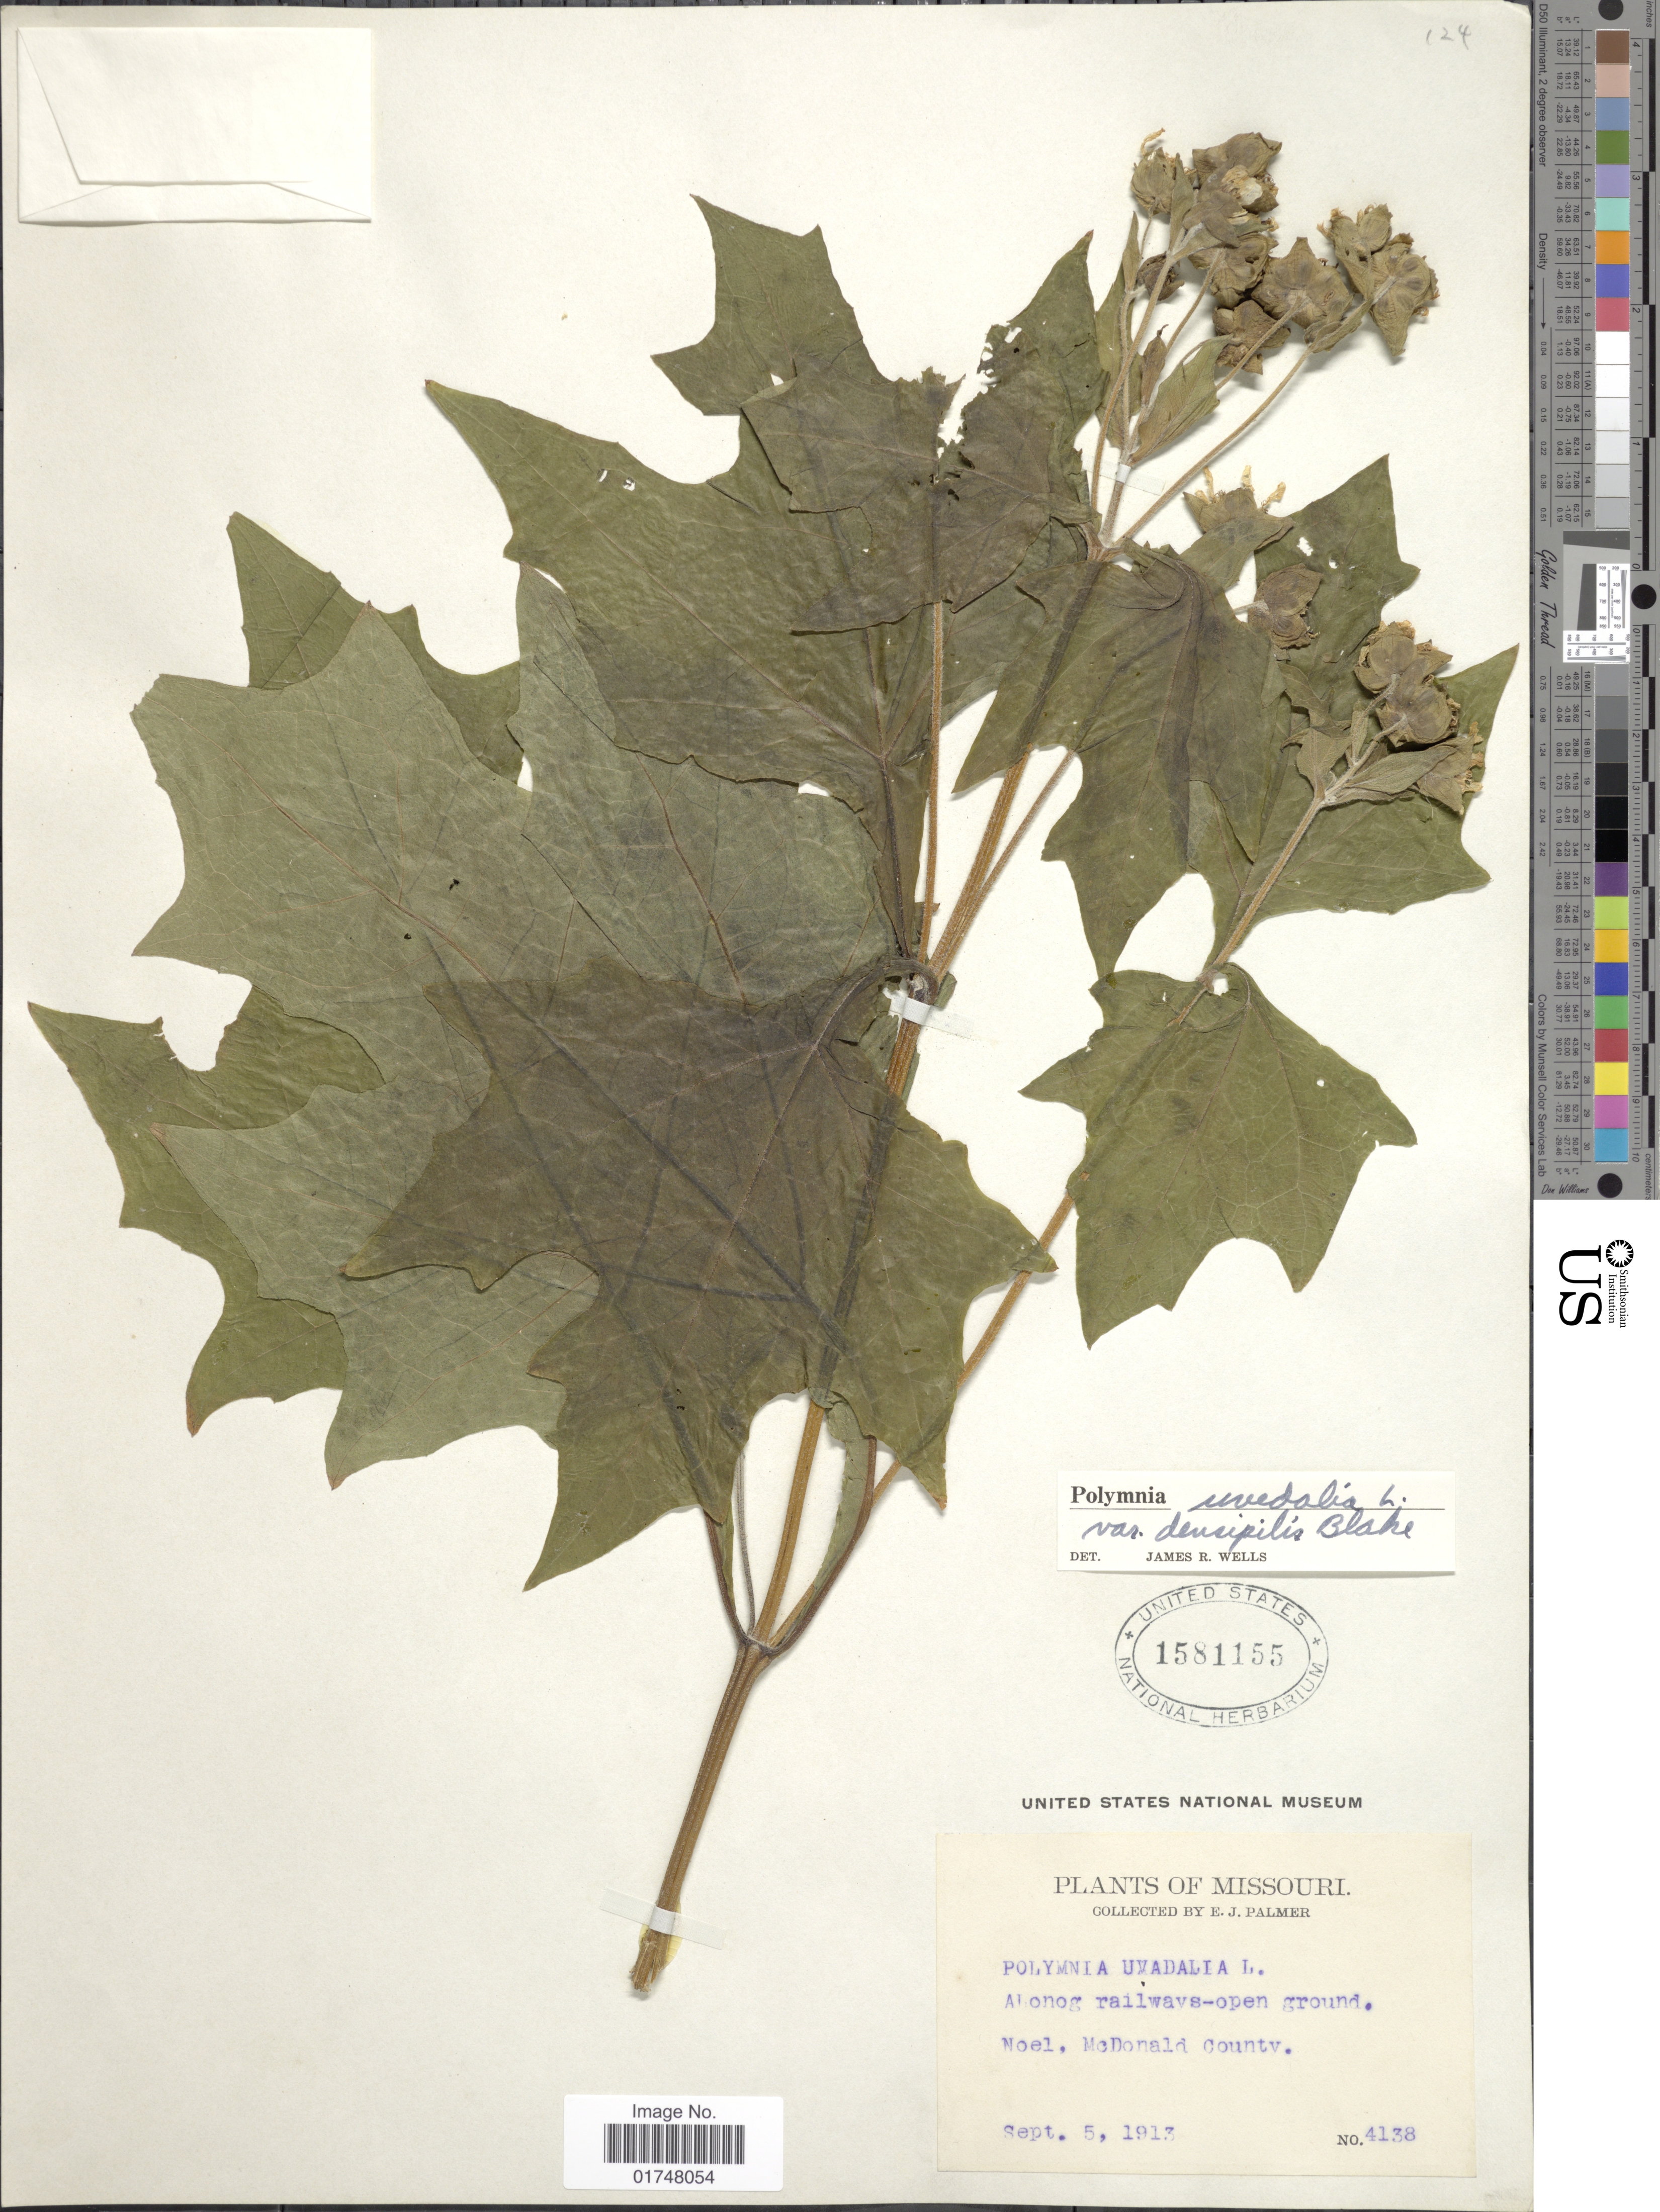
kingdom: Plantae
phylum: Tracheophyta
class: Magnoliopsida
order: Asterales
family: Asteraceae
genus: Smallanthus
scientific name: Smallanthus uvedalia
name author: (L.) Mack. ex Mack.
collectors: E. J. Palmer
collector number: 4138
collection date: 1913-09-05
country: United States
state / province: Missouri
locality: Along railways- open ground. Noel, McDonald County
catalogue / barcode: US 1581155